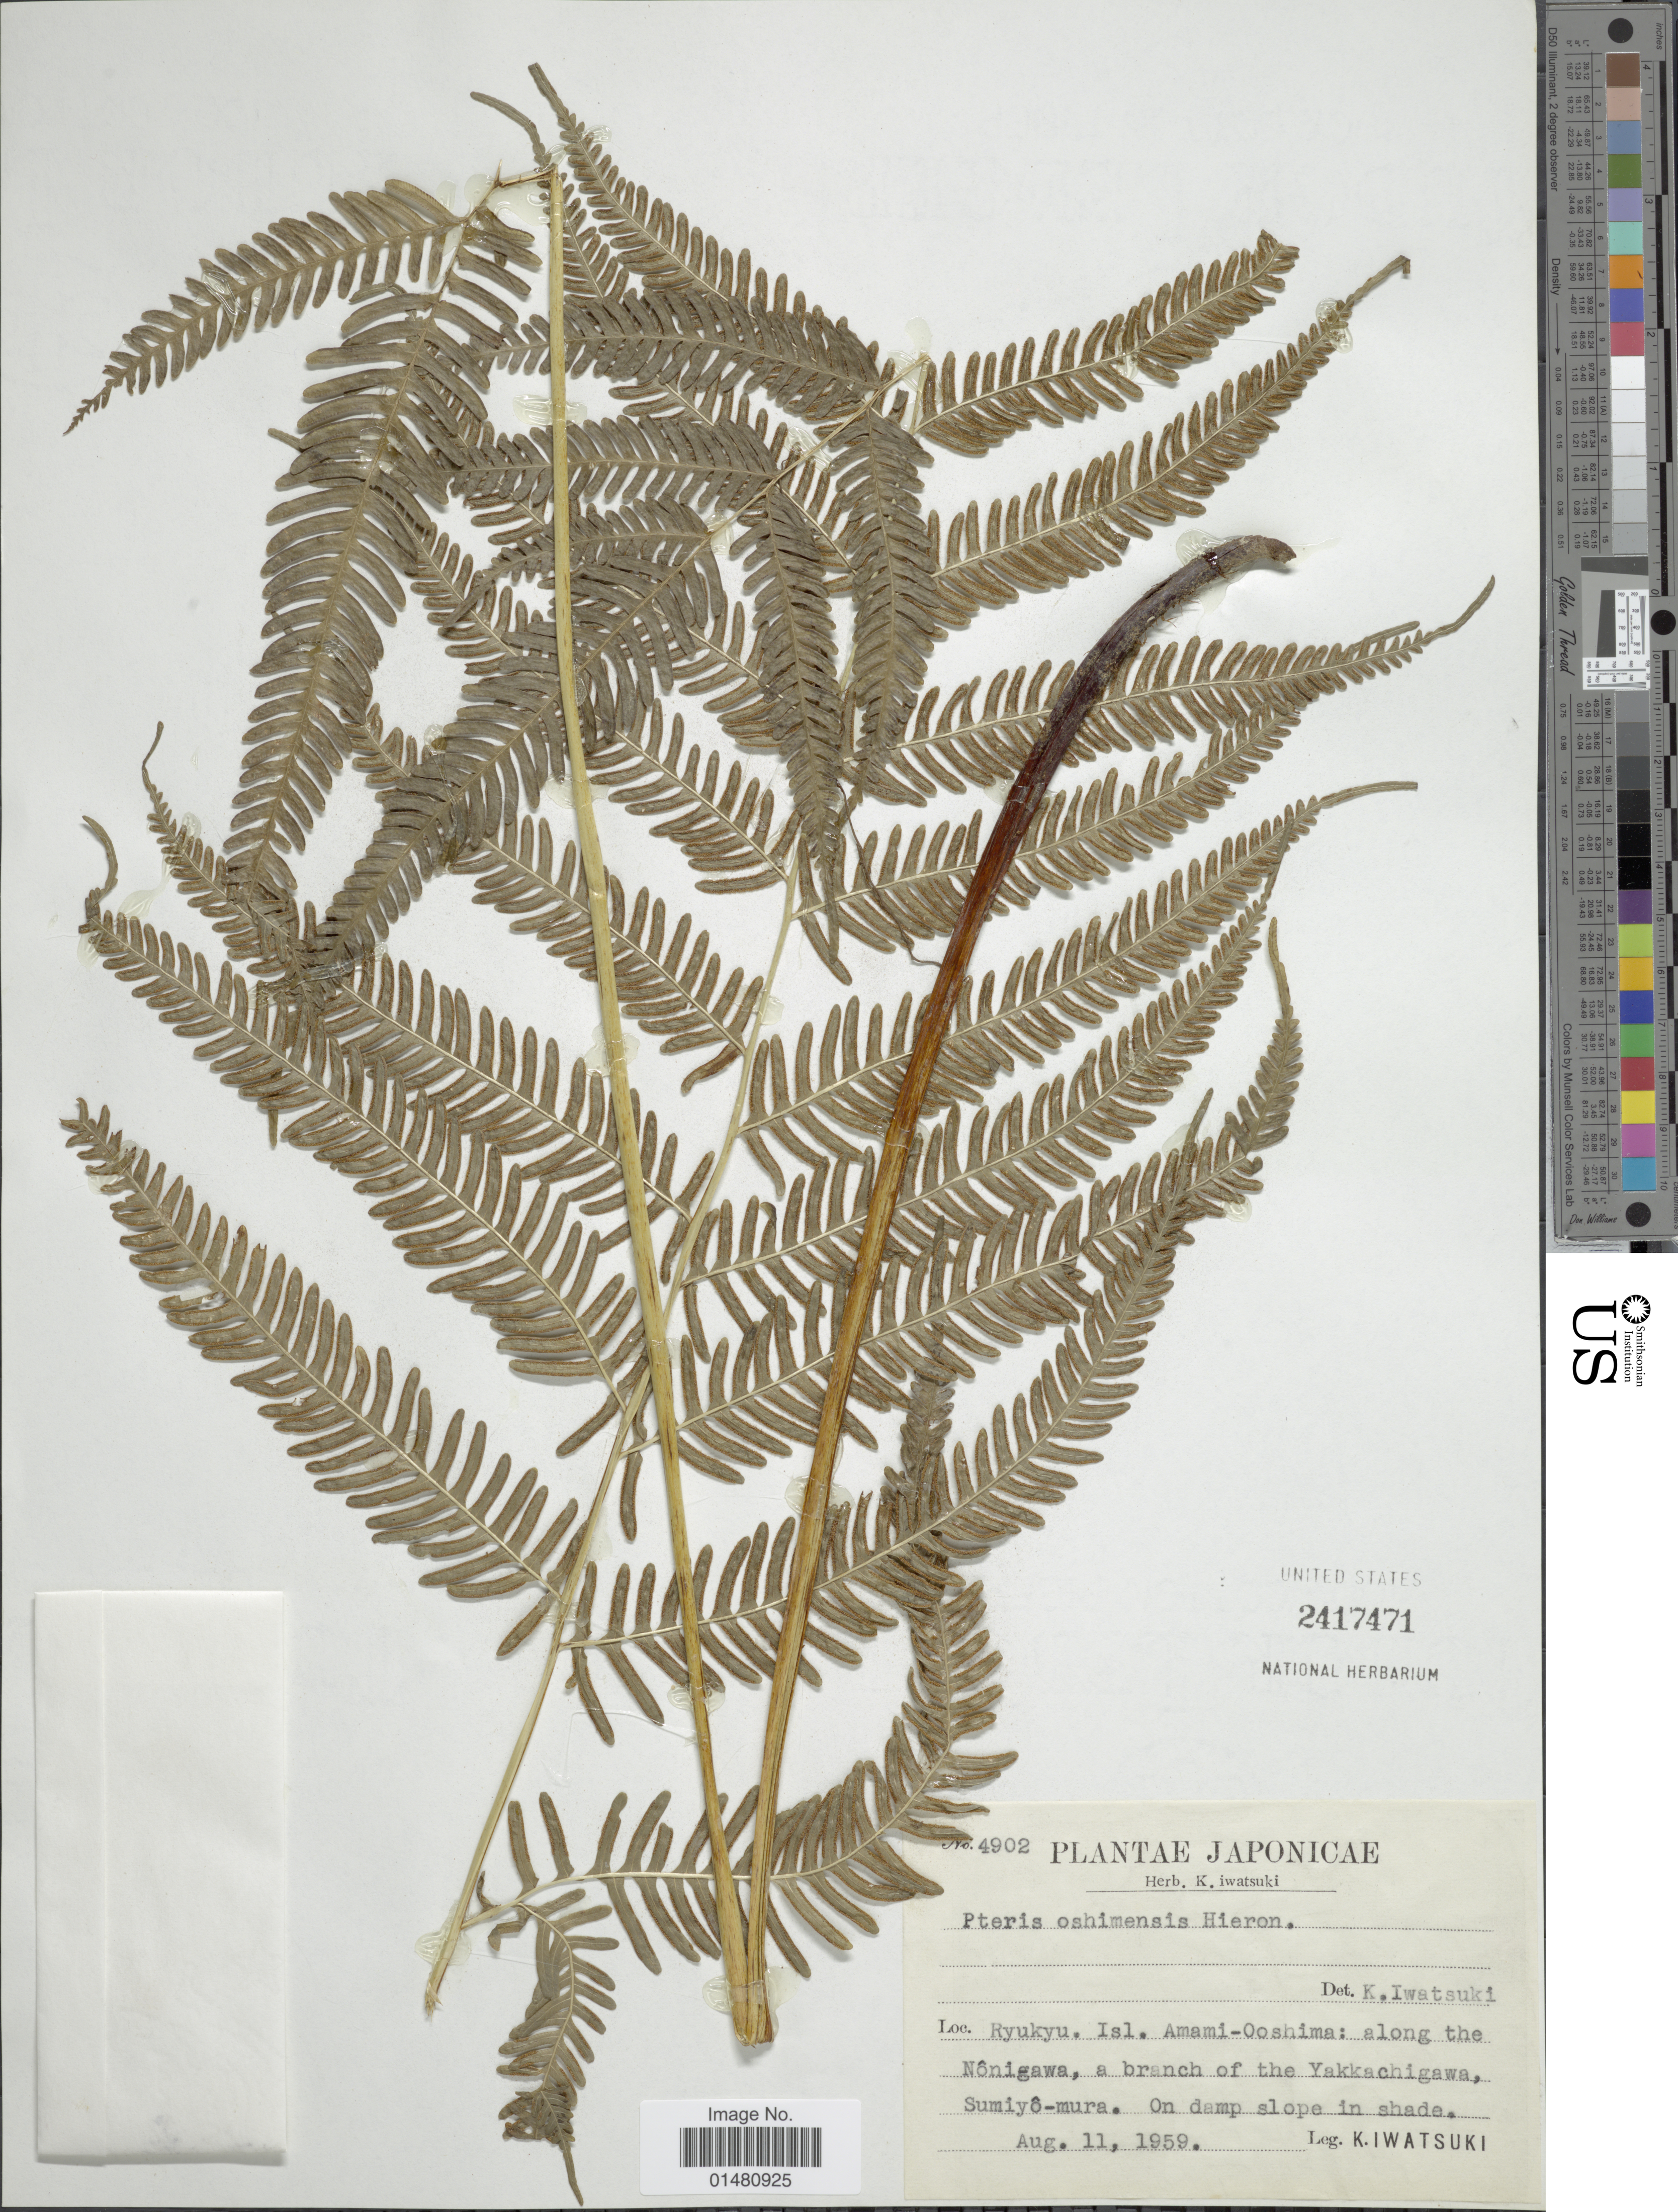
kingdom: Plantae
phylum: Tracheophyta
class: Polypodiopsida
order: Polypodiales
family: Pteridaceae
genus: Pteris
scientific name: Pteris oshimensis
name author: Hieron.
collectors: K. Iwatsuki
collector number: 4902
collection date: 1959-08-11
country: Japan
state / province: Kagosima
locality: Ryukyu Isl Amami-Ooshima: along the Nônigawa, a branch of the Yakkachigawa, Sumiyô-mura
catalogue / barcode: US 2417471